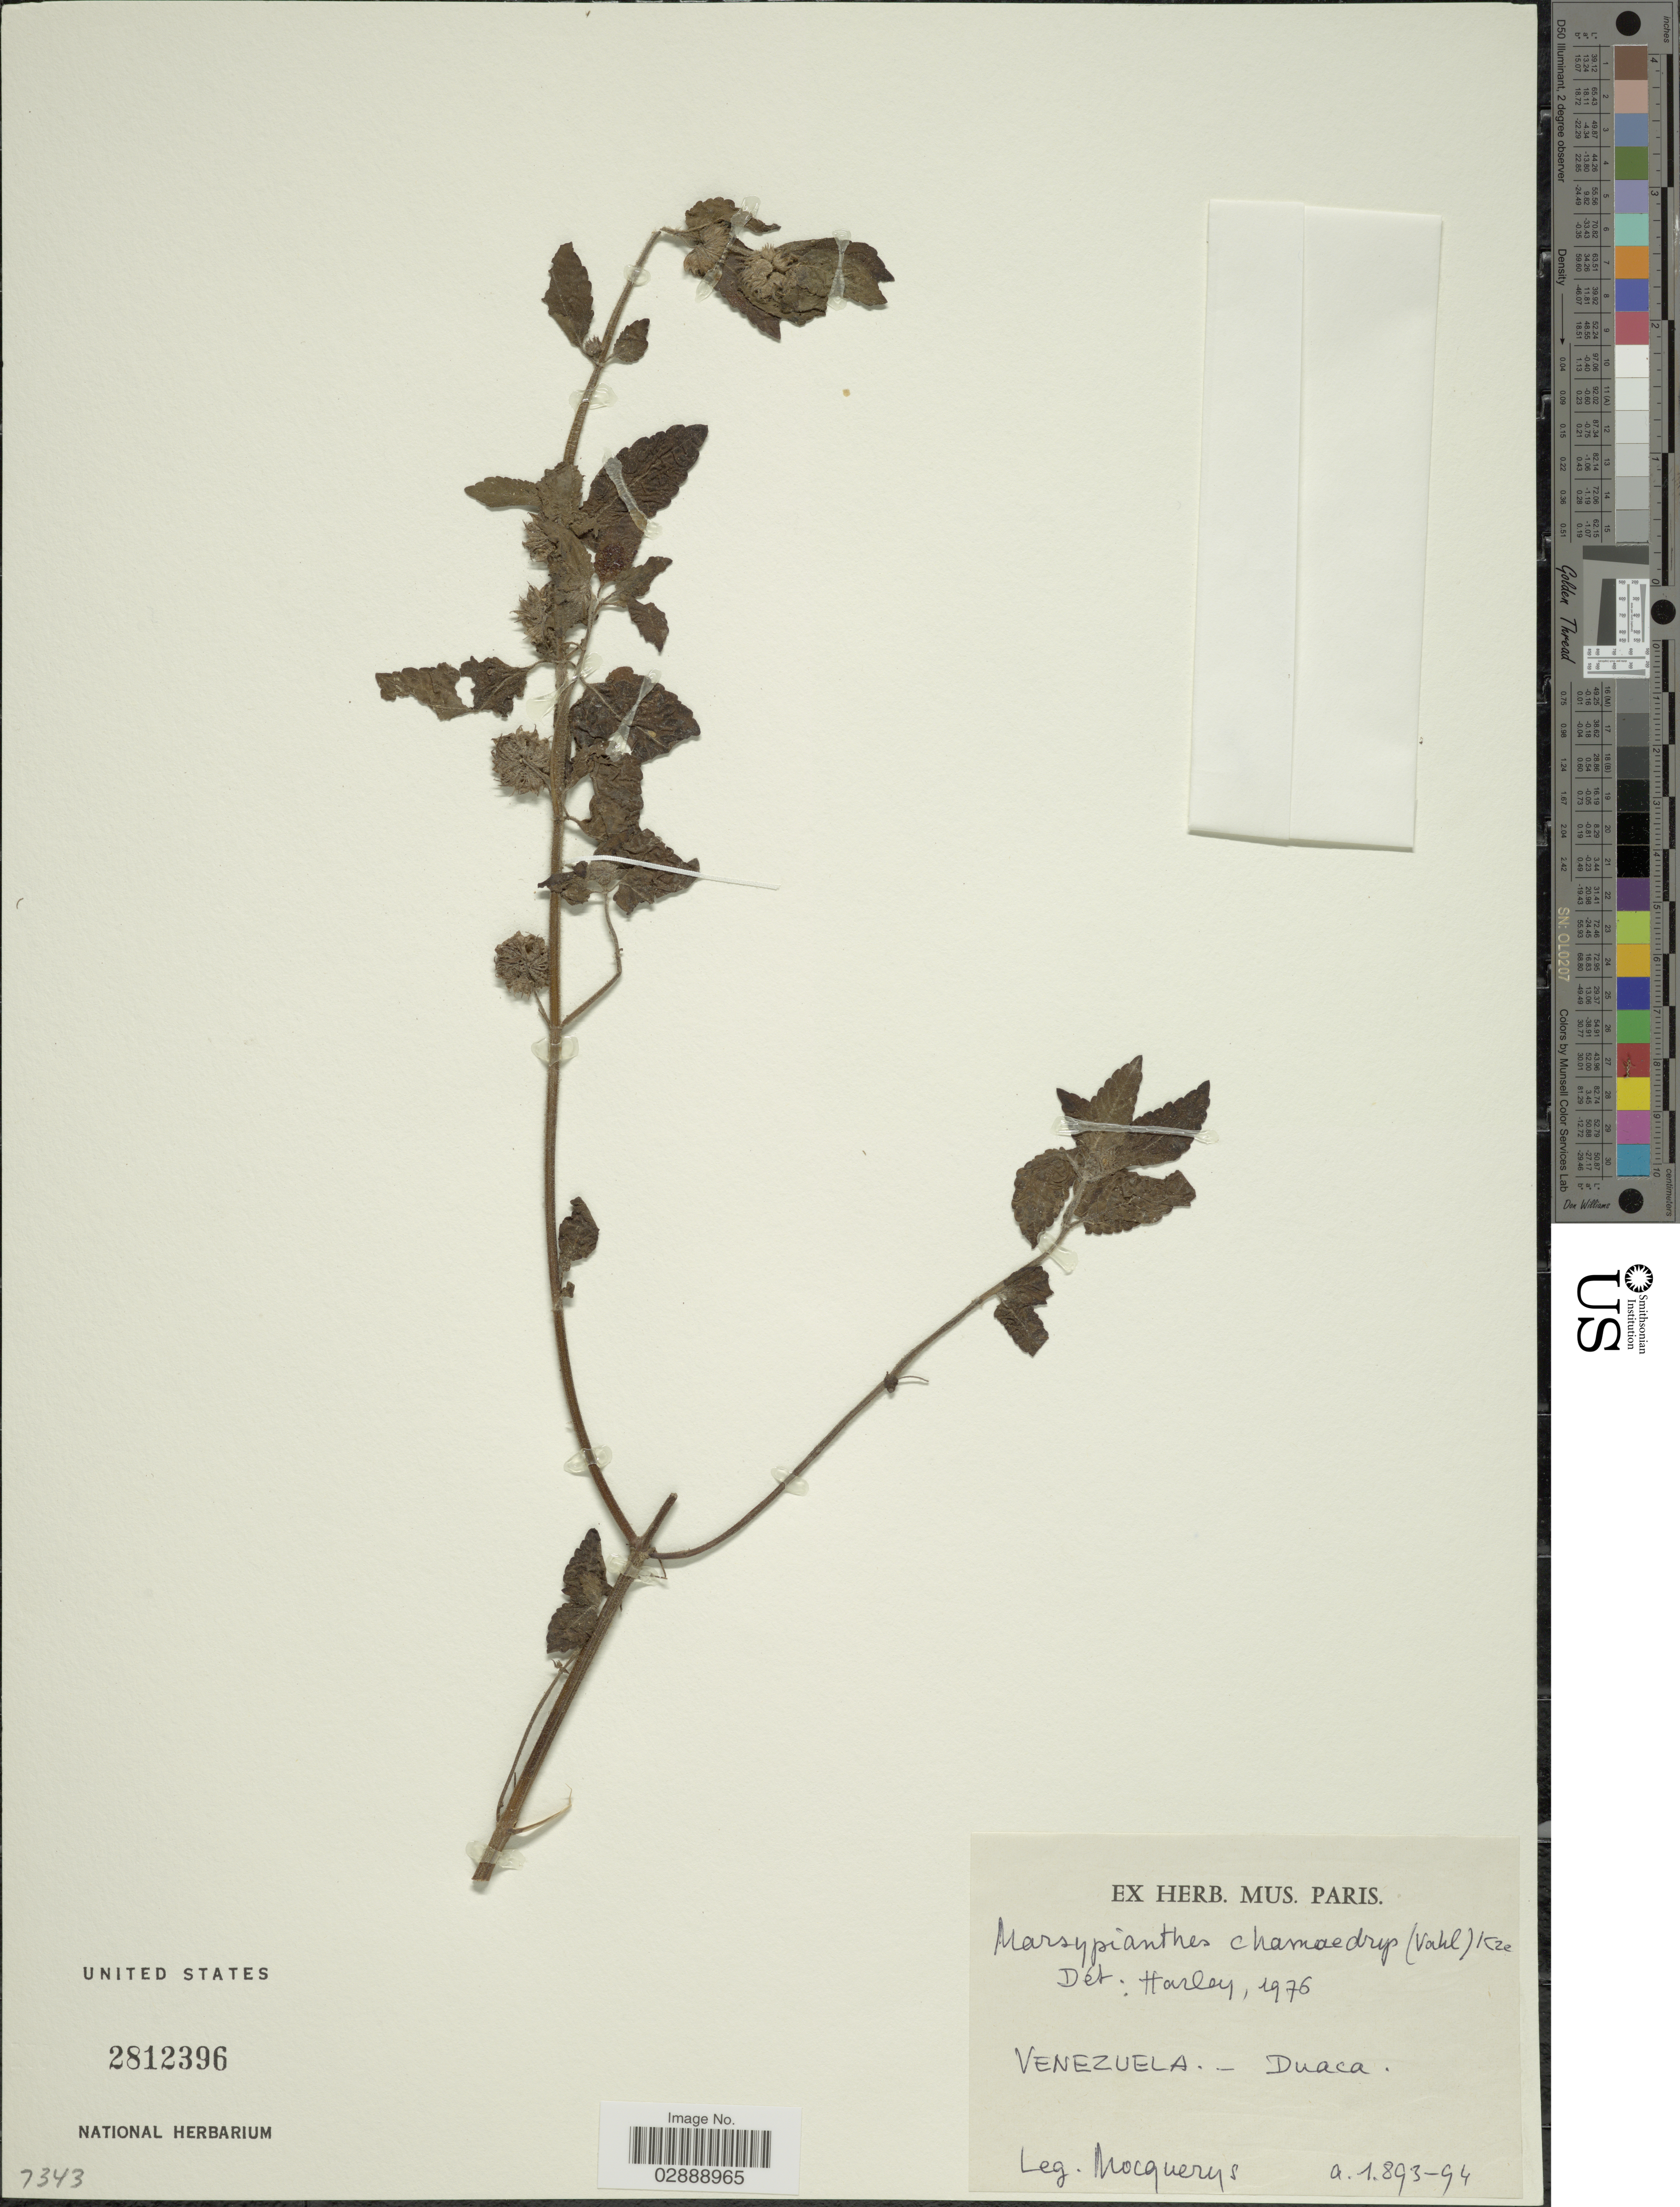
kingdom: Plantae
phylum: Tracheophyta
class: Magnoliopsida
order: Lamiales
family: Lamiaceae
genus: Marsypianthes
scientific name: Marsypianthes chamaedrys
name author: (Vahl) Kuntze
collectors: A. Mocquerys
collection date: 1893/1894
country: Venezuela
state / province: Lara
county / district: Crespo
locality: Duaca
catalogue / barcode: US 2812396